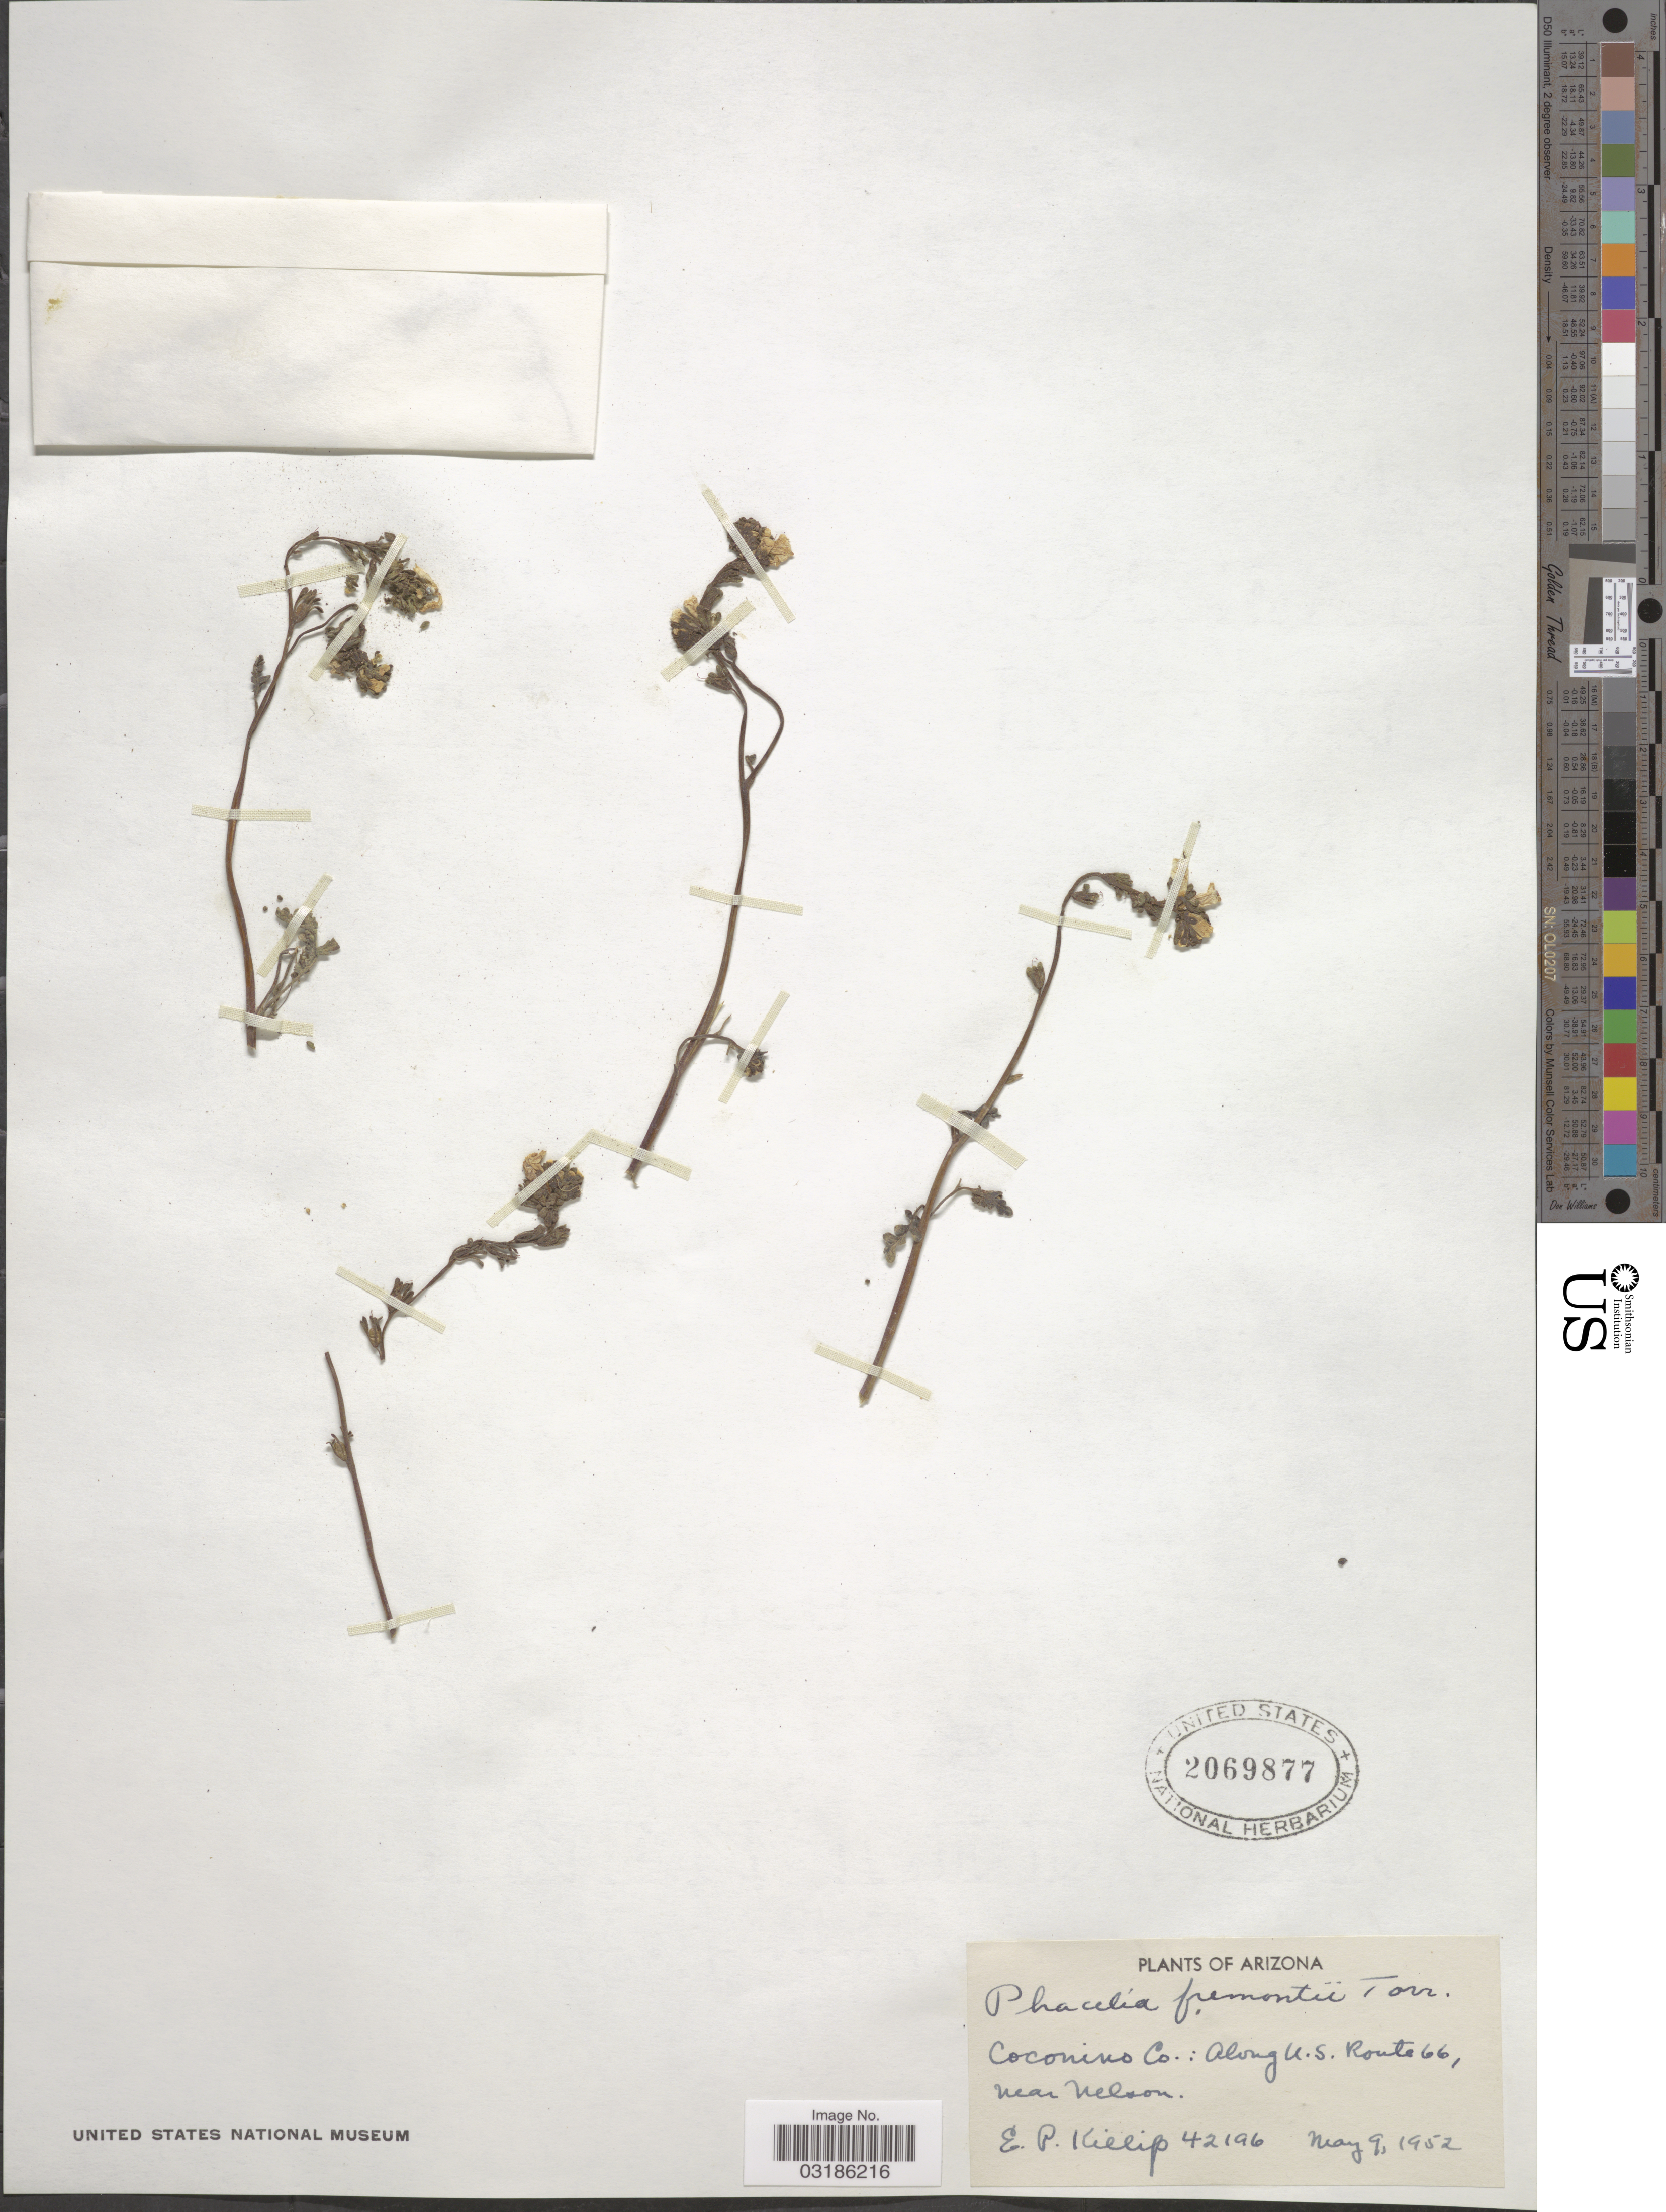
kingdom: Plantae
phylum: Tracheophyta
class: Magnoliopsida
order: Boraginales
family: Hydrophyllaceae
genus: Phacelia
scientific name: Phacelia fremontii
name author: Torr.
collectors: E. P. Killip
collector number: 42196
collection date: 1952-05-09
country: United States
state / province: Arizona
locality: Coconino Co.: Along U.S. Route 66, near Nelson.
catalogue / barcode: US 2069877